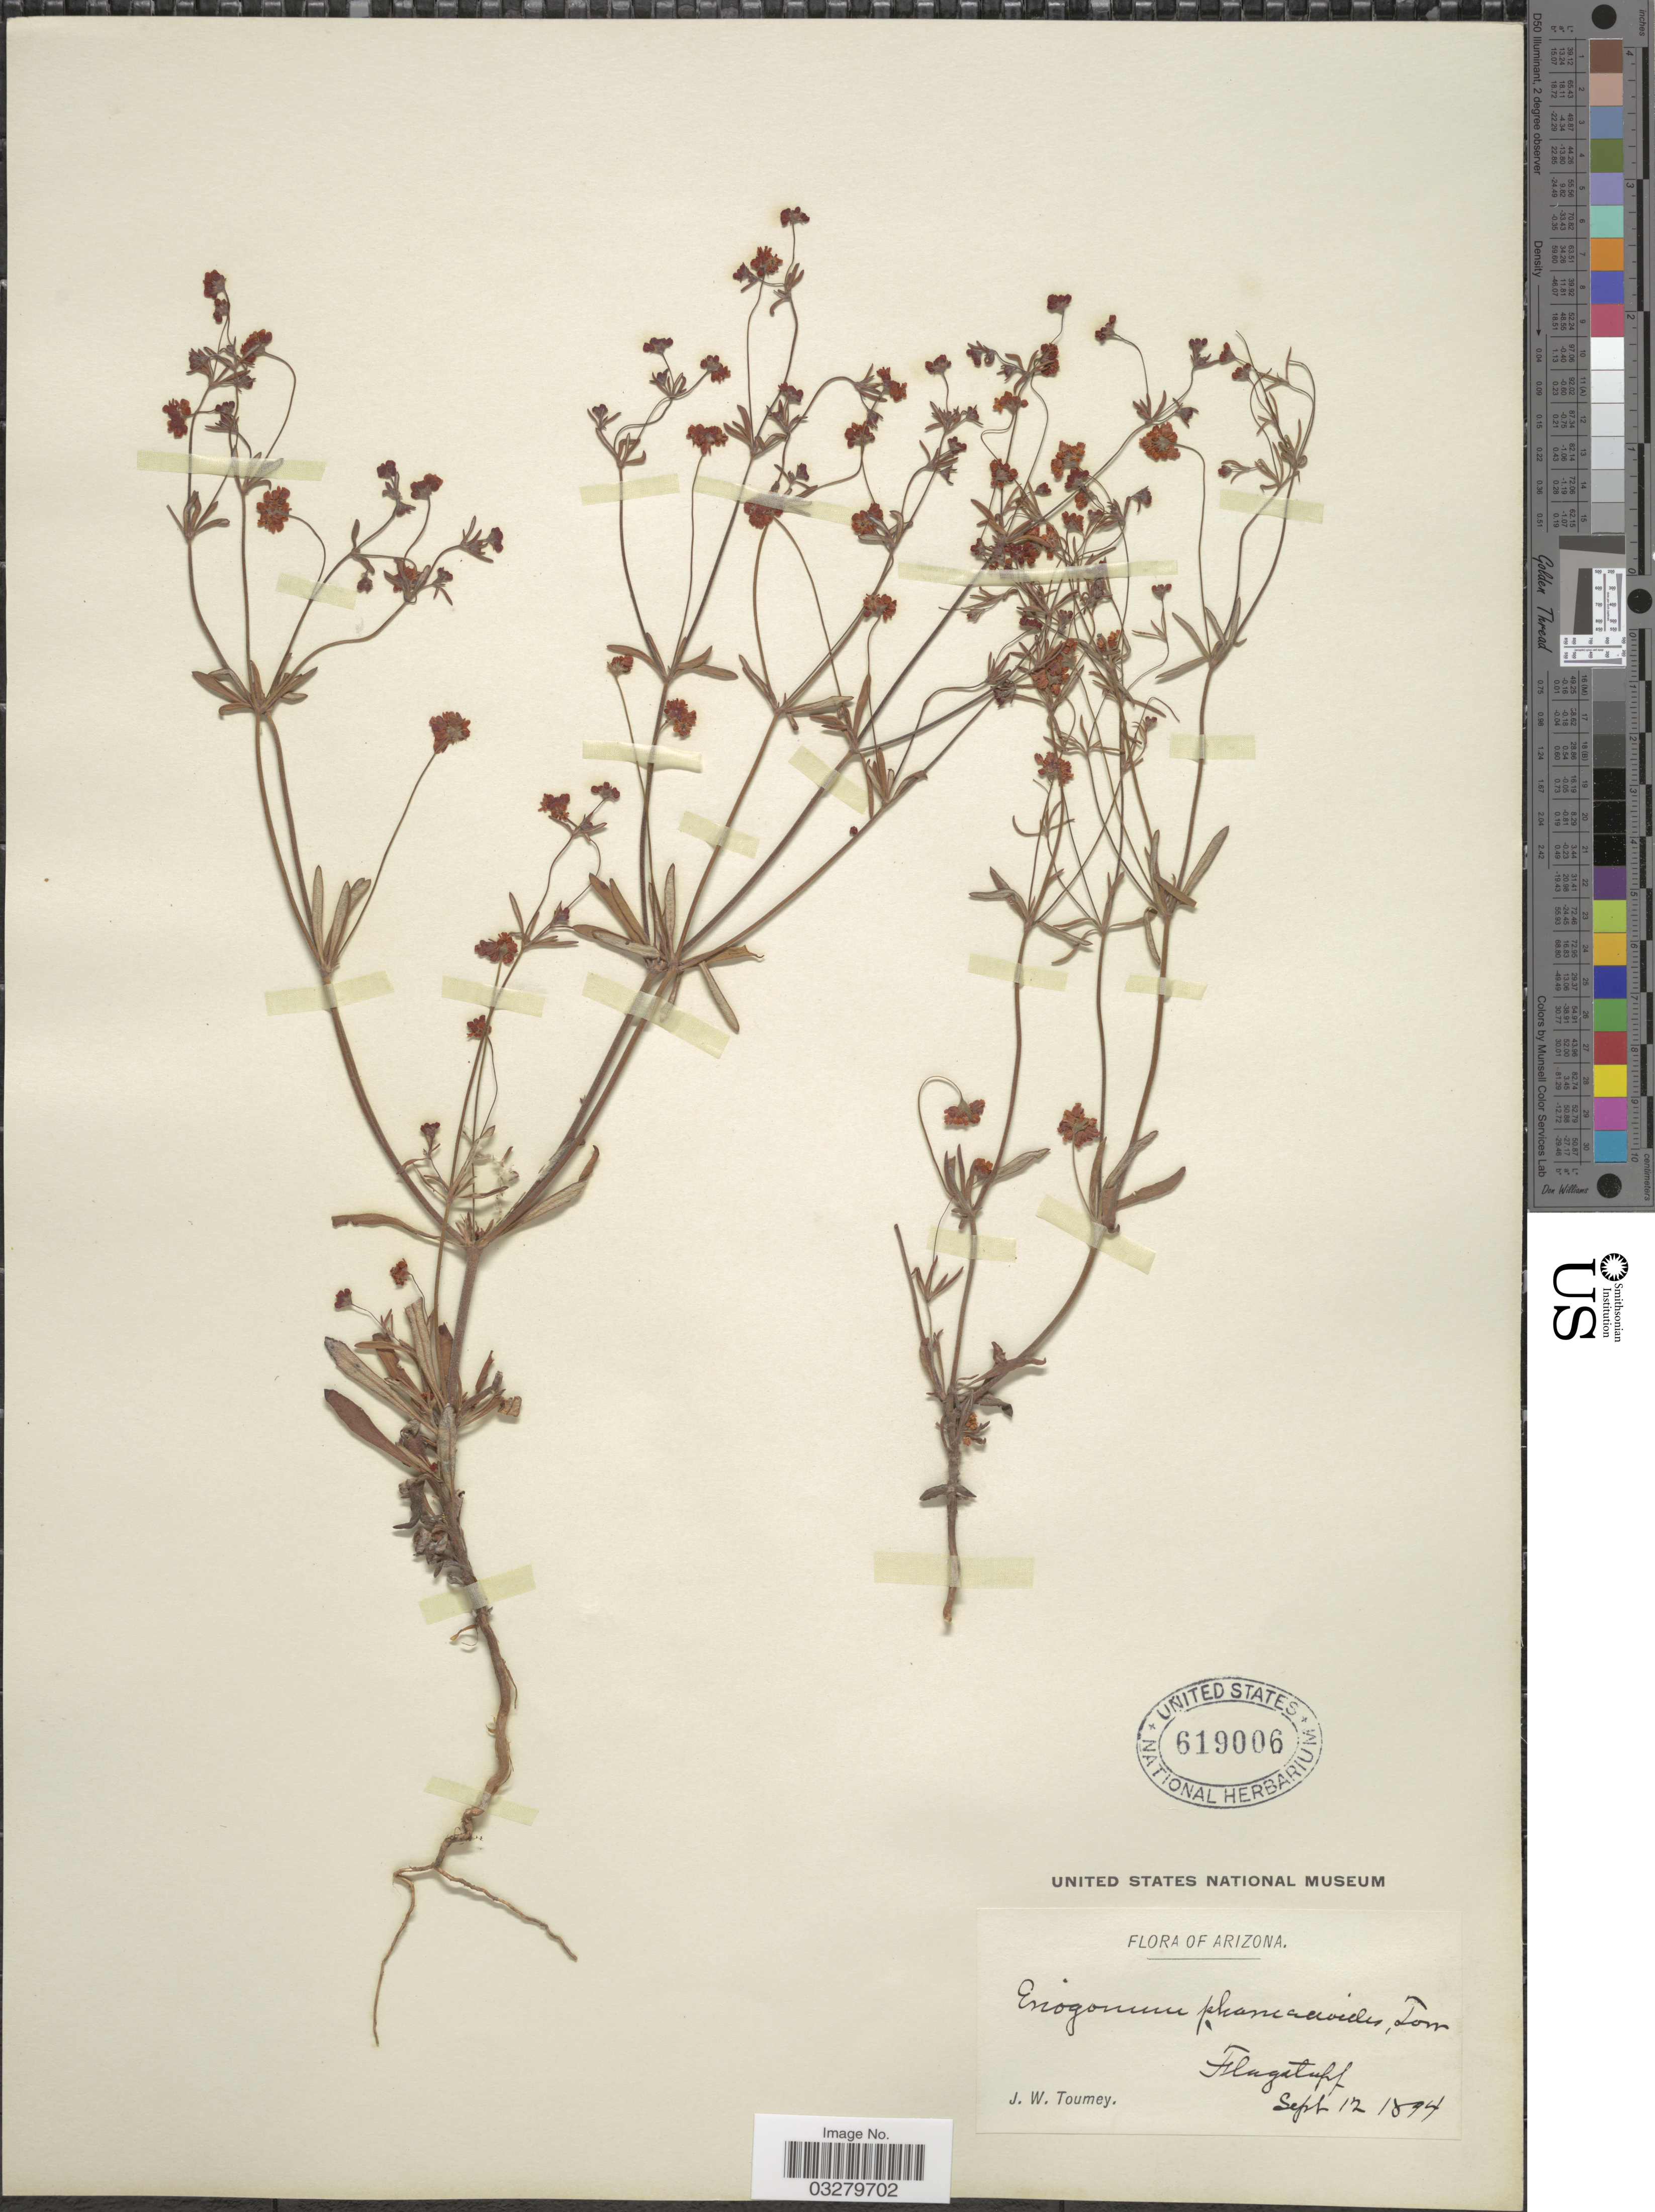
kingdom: Plantae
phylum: Tracheophyta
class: Magnoliopsida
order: Caryophyllales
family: Polygonaceae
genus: Eriogonum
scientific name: Eriogonum pharnaceoides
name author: Torr.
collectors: J. W. Toumey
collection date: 1894-09-12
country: United States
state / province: Arizona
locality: Flagstaff.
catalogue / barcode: US 619006